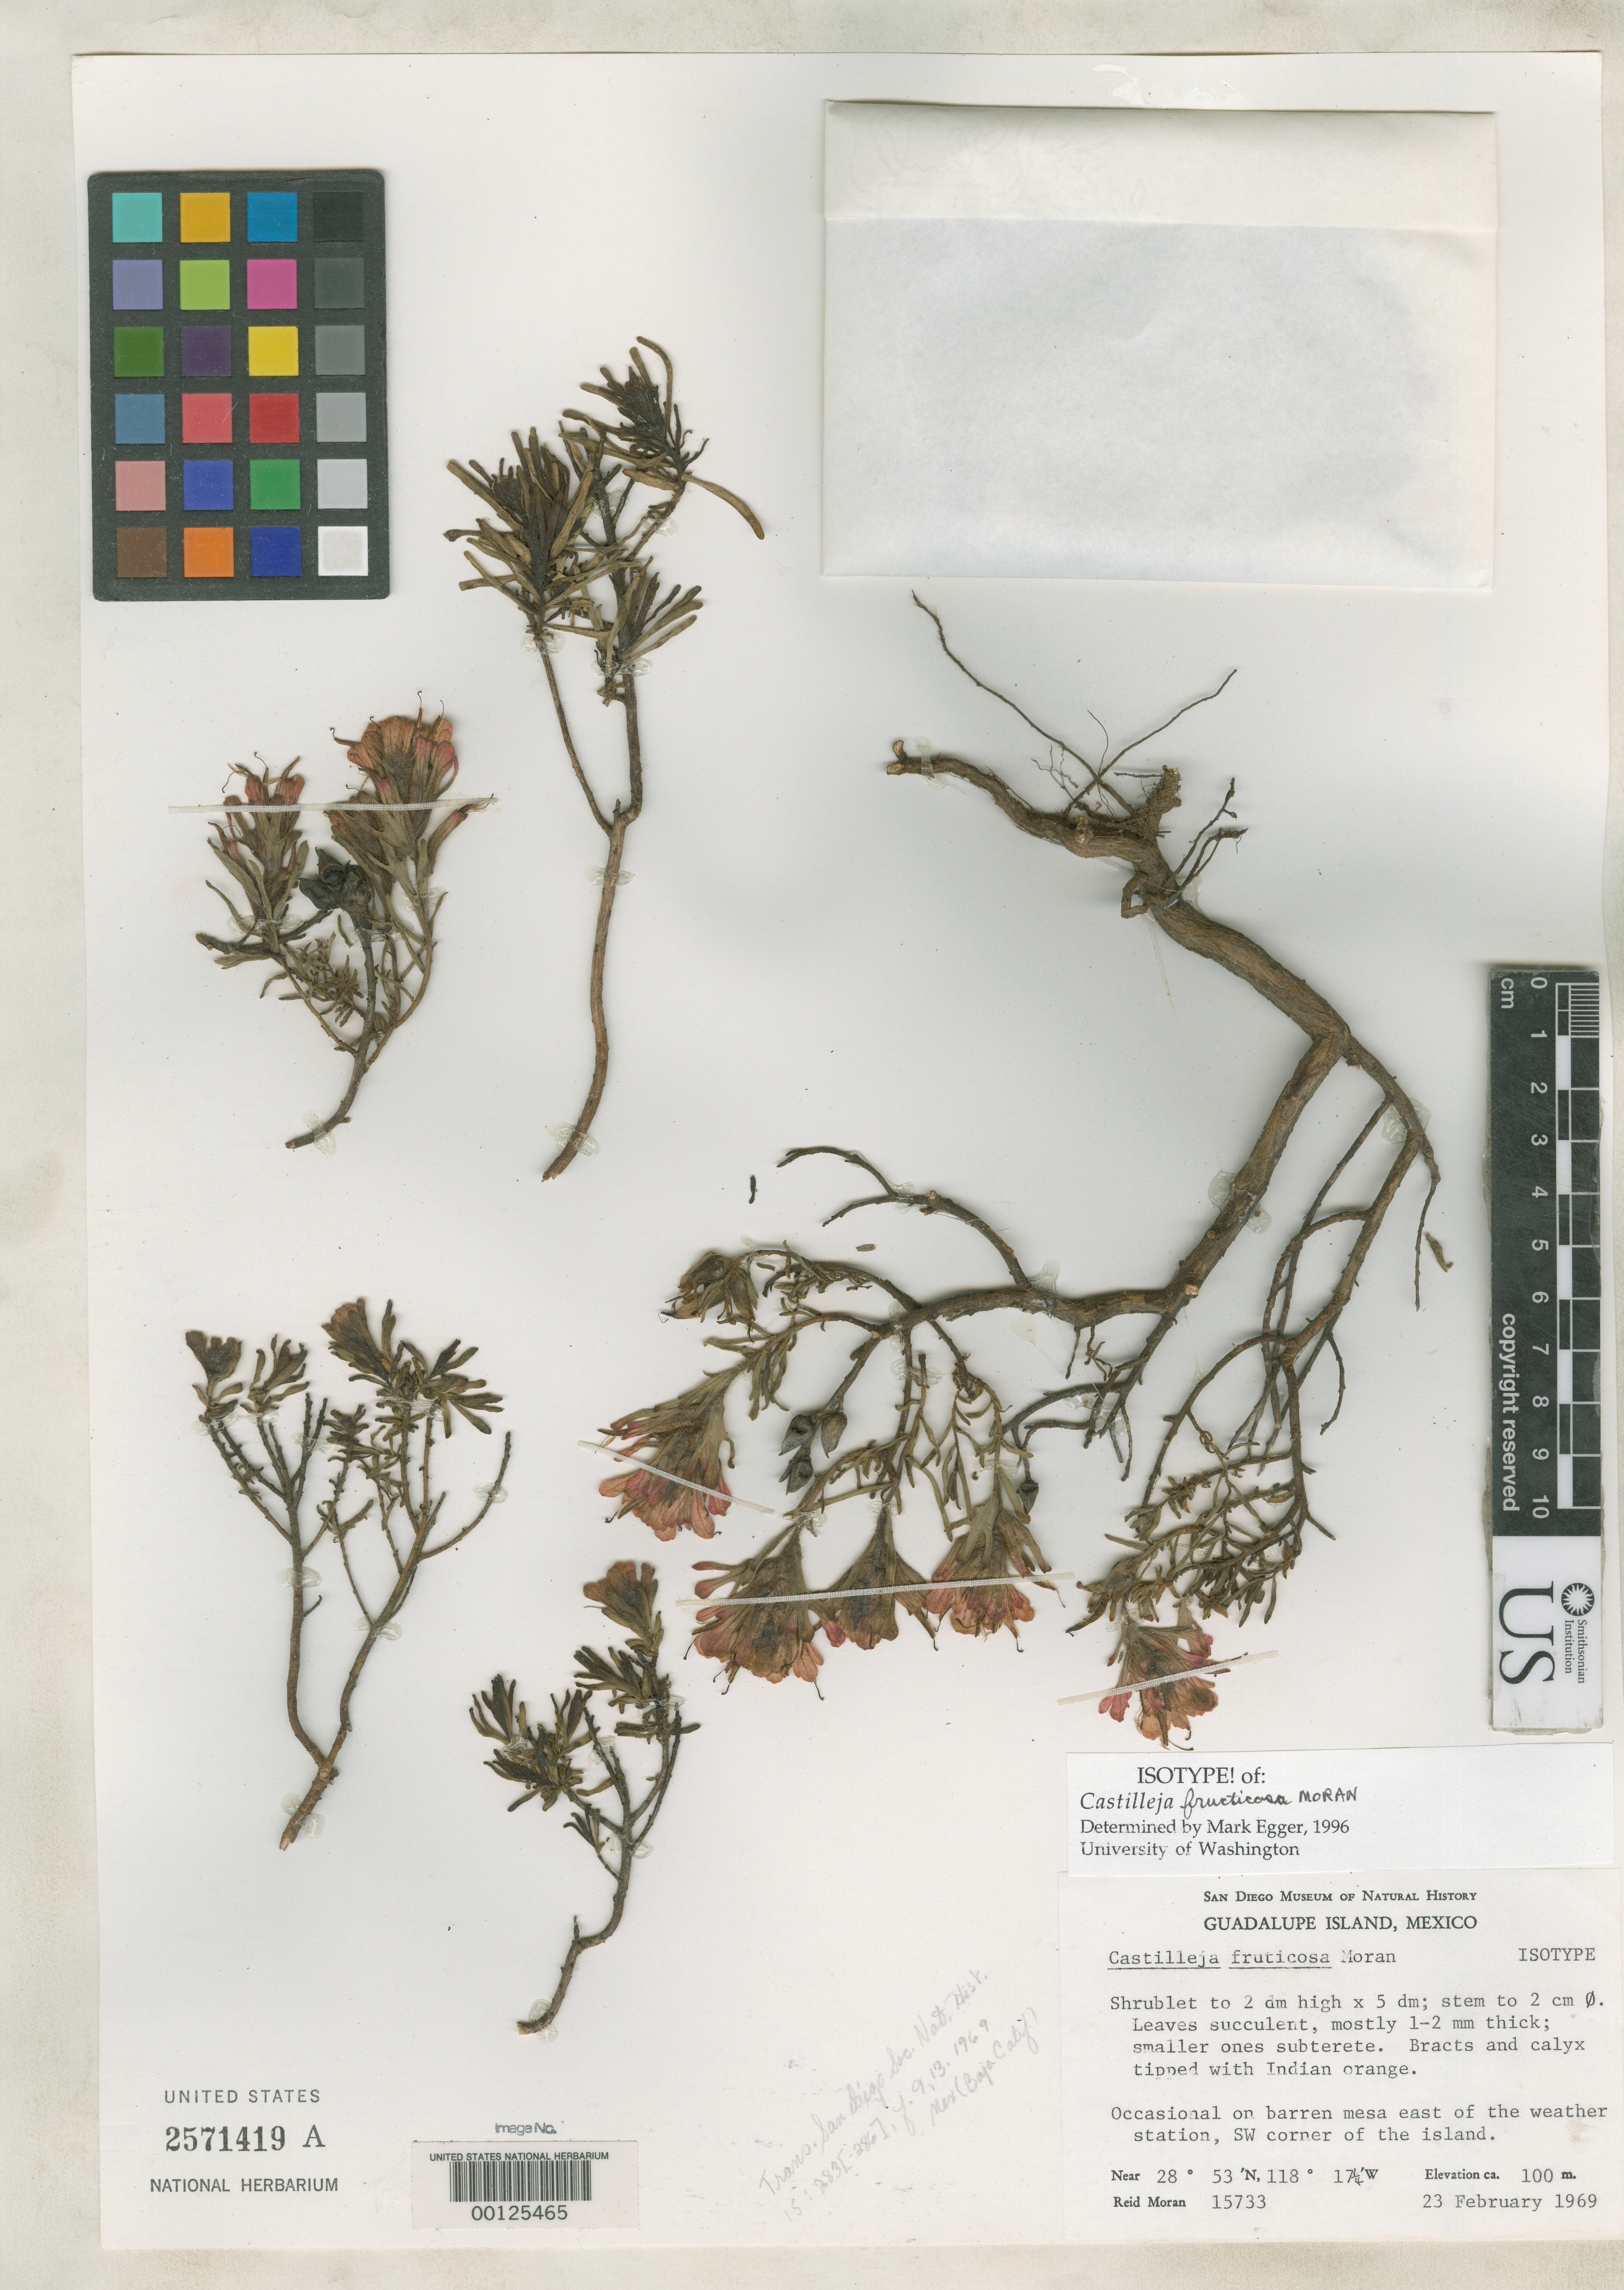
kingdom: Plantae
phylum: Tracheophyta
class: Magnoliopsida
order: Lamiales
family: Orobanchaceae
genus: Castilleja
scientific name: Castilleja fruticosa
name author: Moran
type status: Isotype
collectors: R. V. Moran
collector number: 15733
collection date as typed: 23 Feb 1969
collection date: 1969-02-23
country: Mexico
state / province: Baja California Norte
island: Guadalupe Island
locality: Barren mesa E of weather station, SW corner of island.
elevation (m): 100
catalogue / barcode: US 2571419A